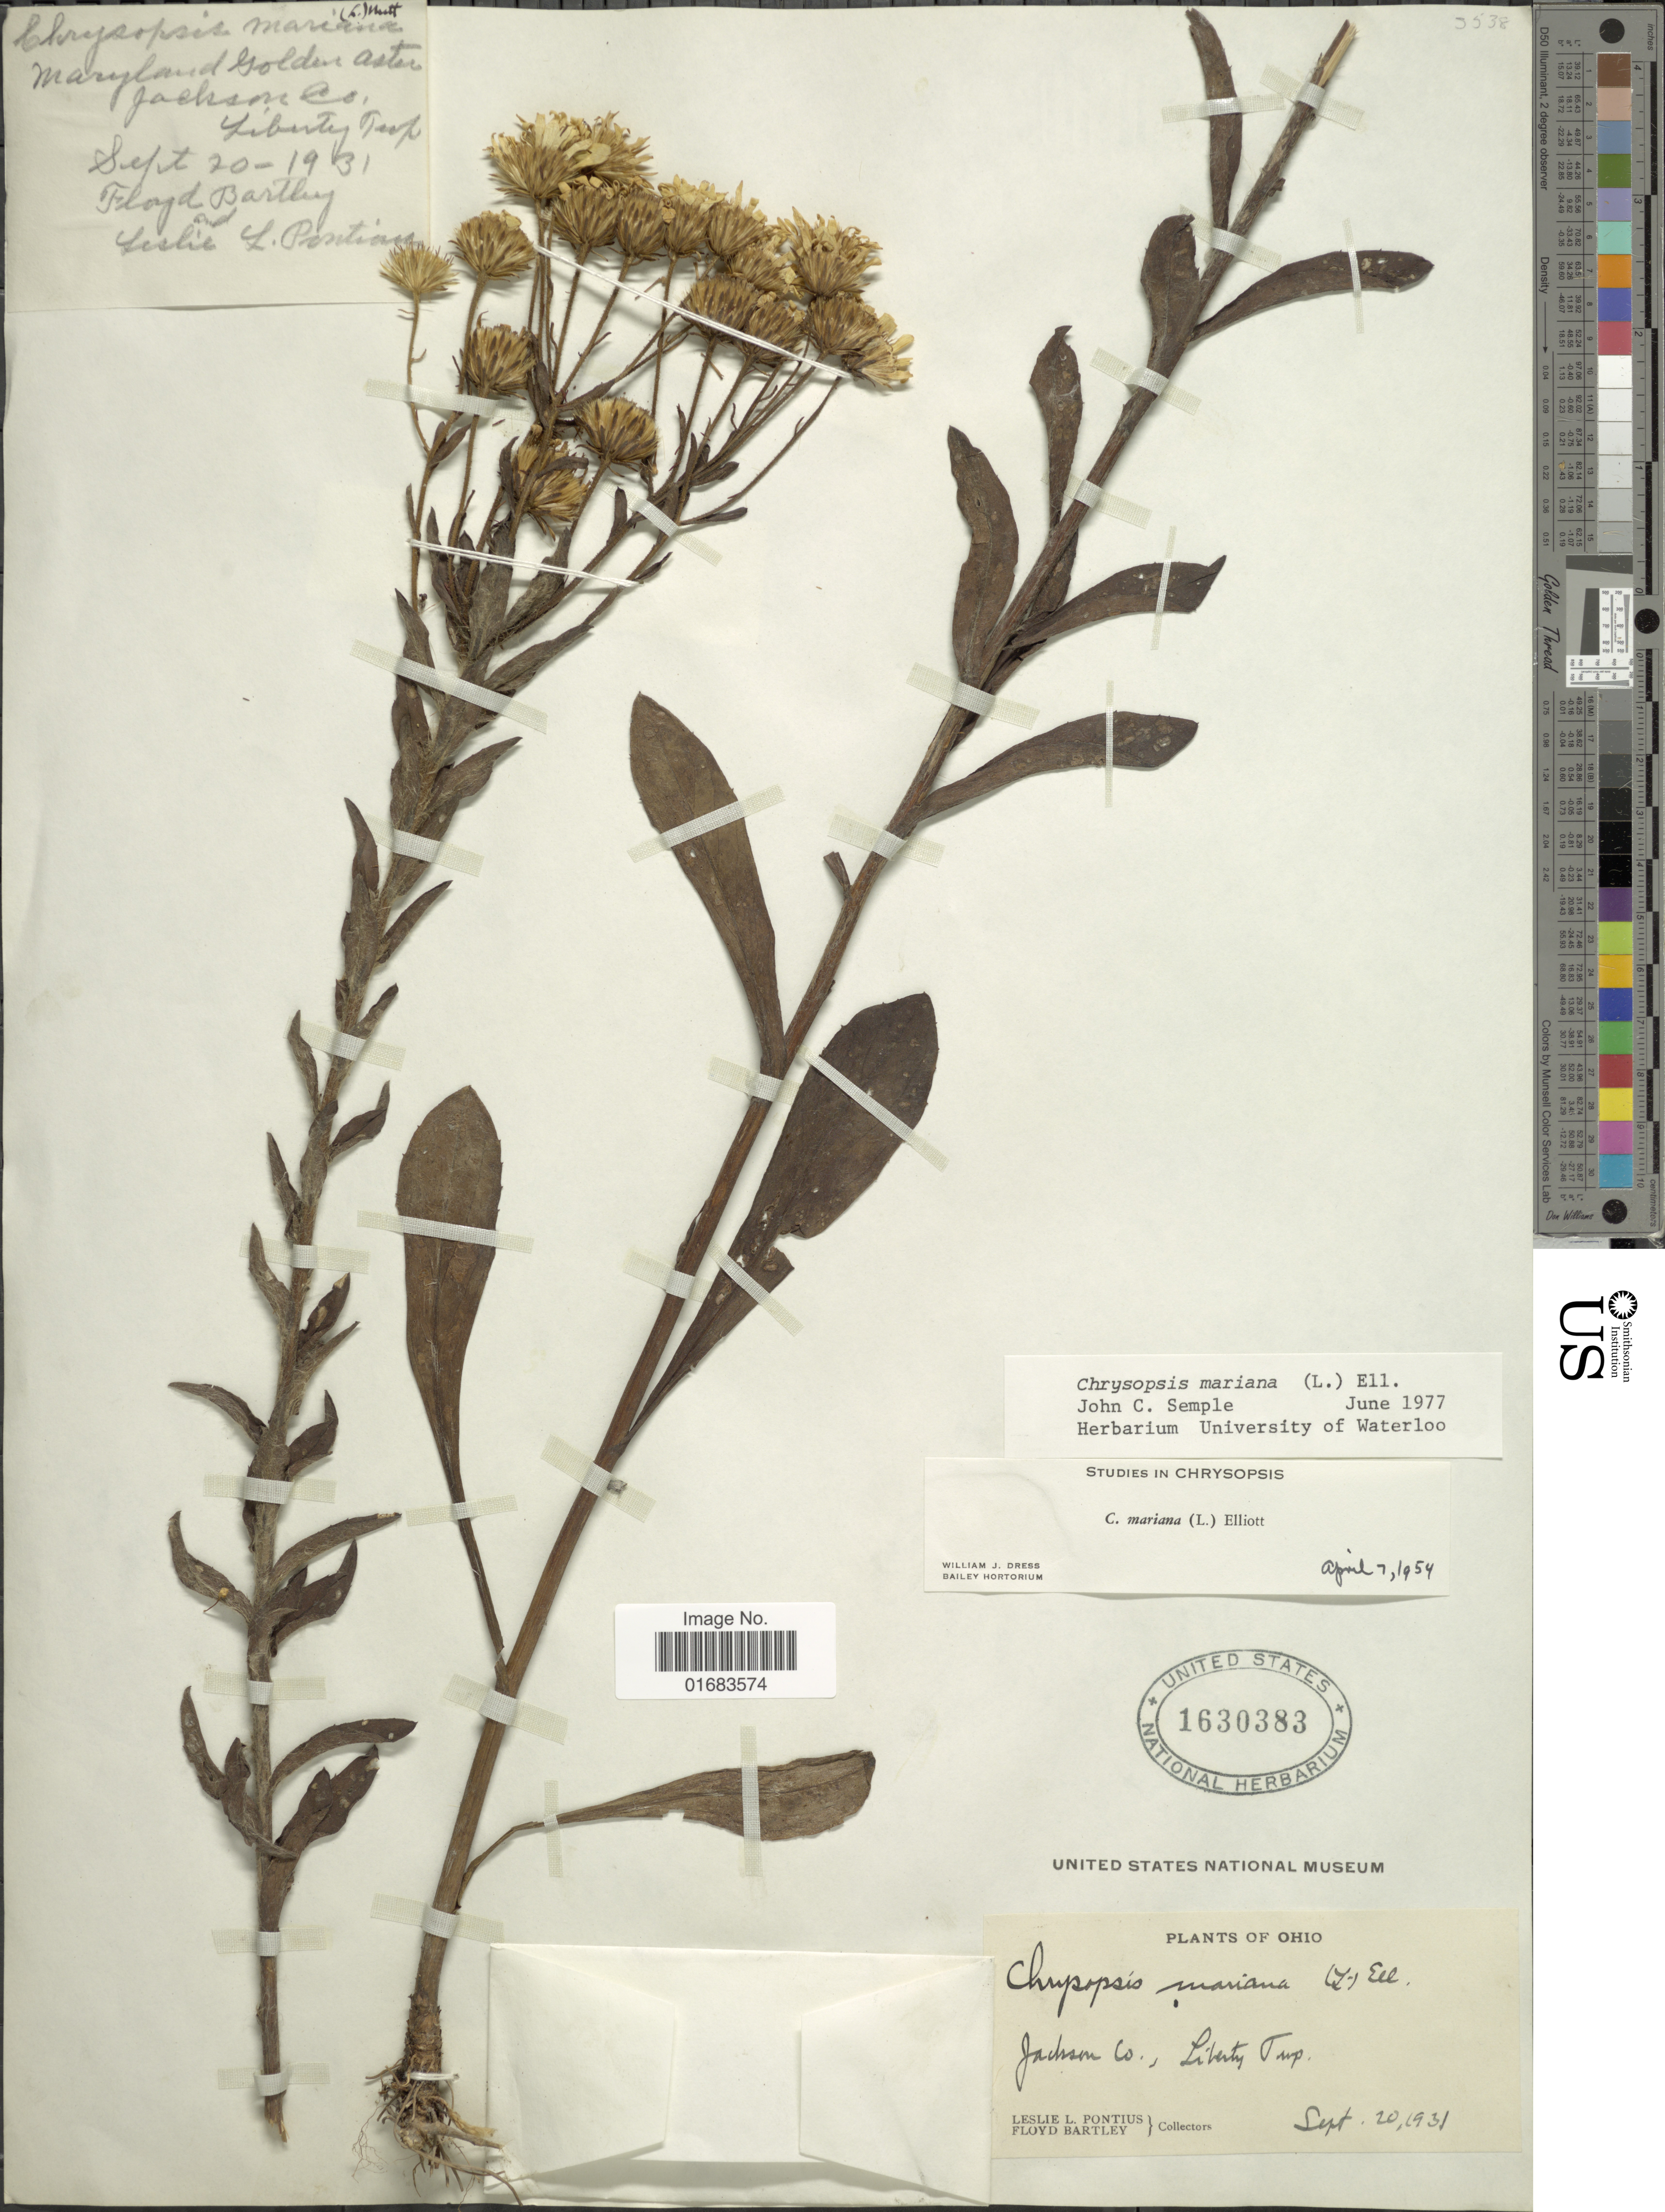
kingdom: Plantae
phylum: Tracheophyta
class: Magnoliopsida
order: Asterales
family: Asteraceae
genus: Chrysopsis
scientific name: Chrysopsis mariana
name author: (L.) Elliott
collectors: L. Pontius & F. Bartley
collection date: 1931-09-20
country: United States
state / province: Ohio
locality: Jackson Co., Liberty Twp.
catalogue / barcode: US 1630383